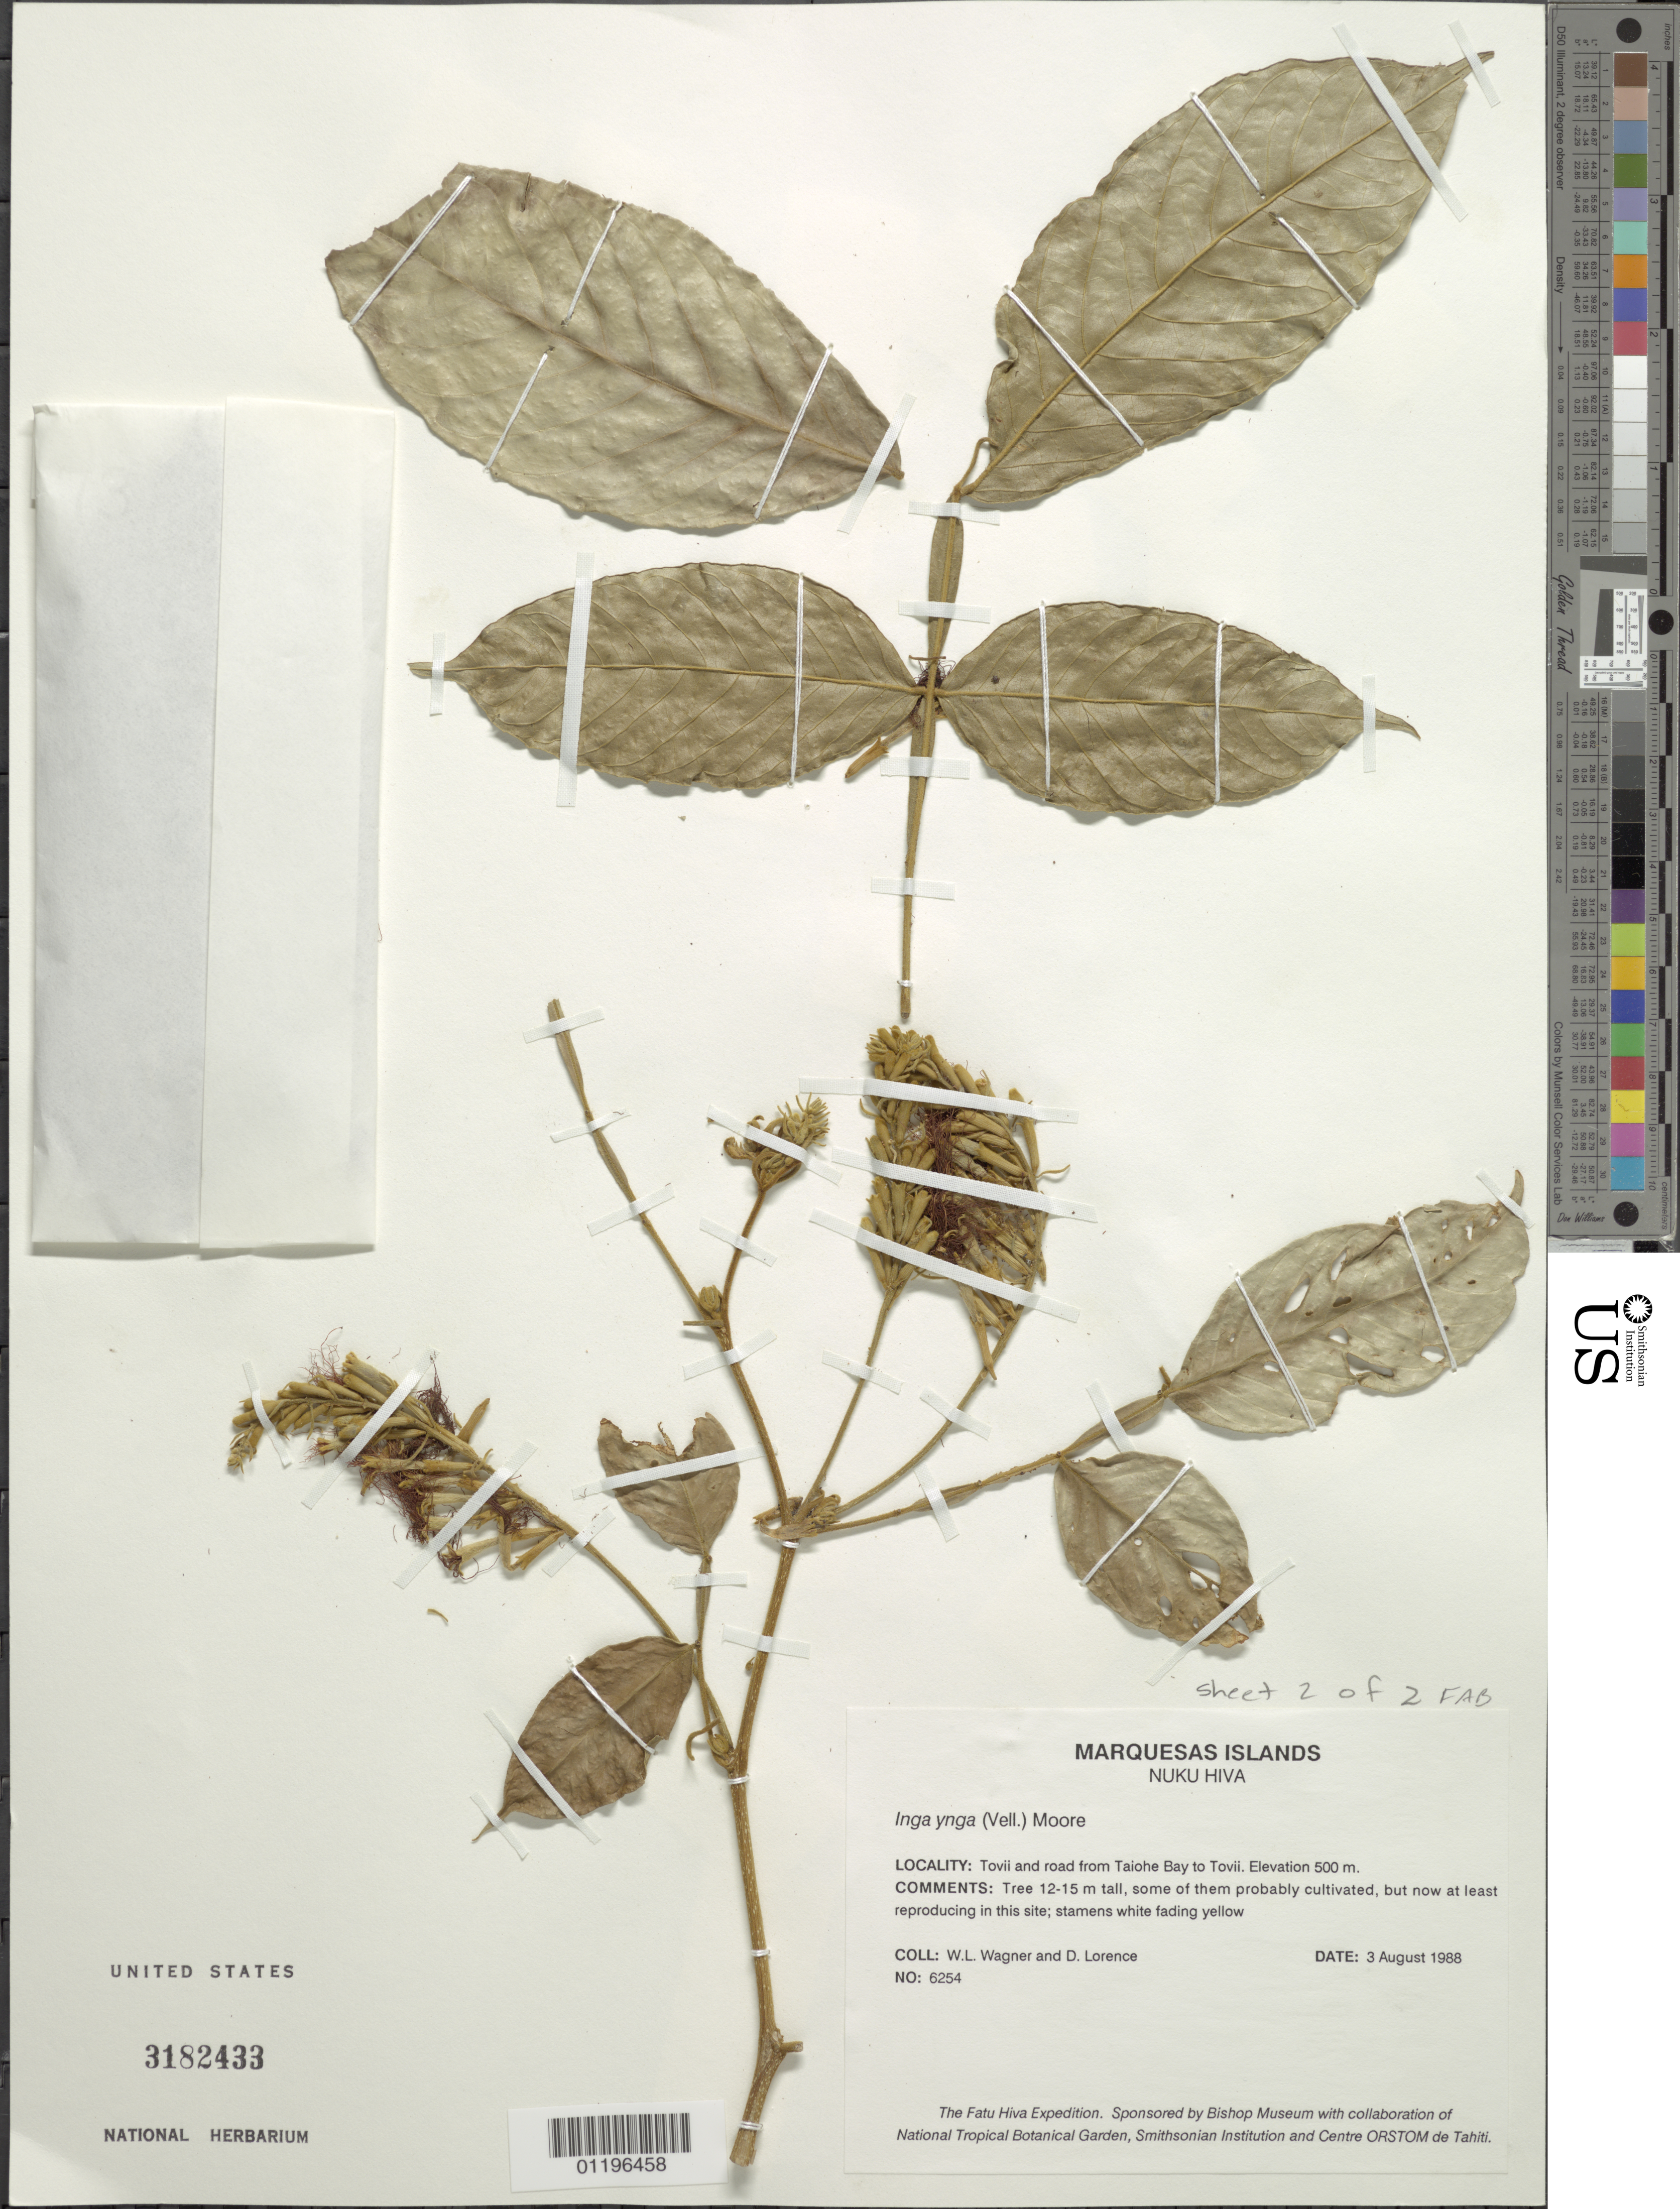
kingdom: Plantae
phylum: Tracheophyta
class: Magnoliopsida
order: Fabales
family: Fabaceae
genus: Inga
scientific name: Inga feuillei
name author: DC.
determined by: Lorence, David H., (PTBG), National Tropical Botanical Garden (UNITED STATES)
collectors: W. L. Wagner & D. Lorence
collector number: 6254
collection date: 1988-08-03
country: French Polynesia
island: Nuku Hiva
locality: Toovii and road from Taiohae Bay to Toovii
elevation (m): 500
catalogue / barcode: US 3182433